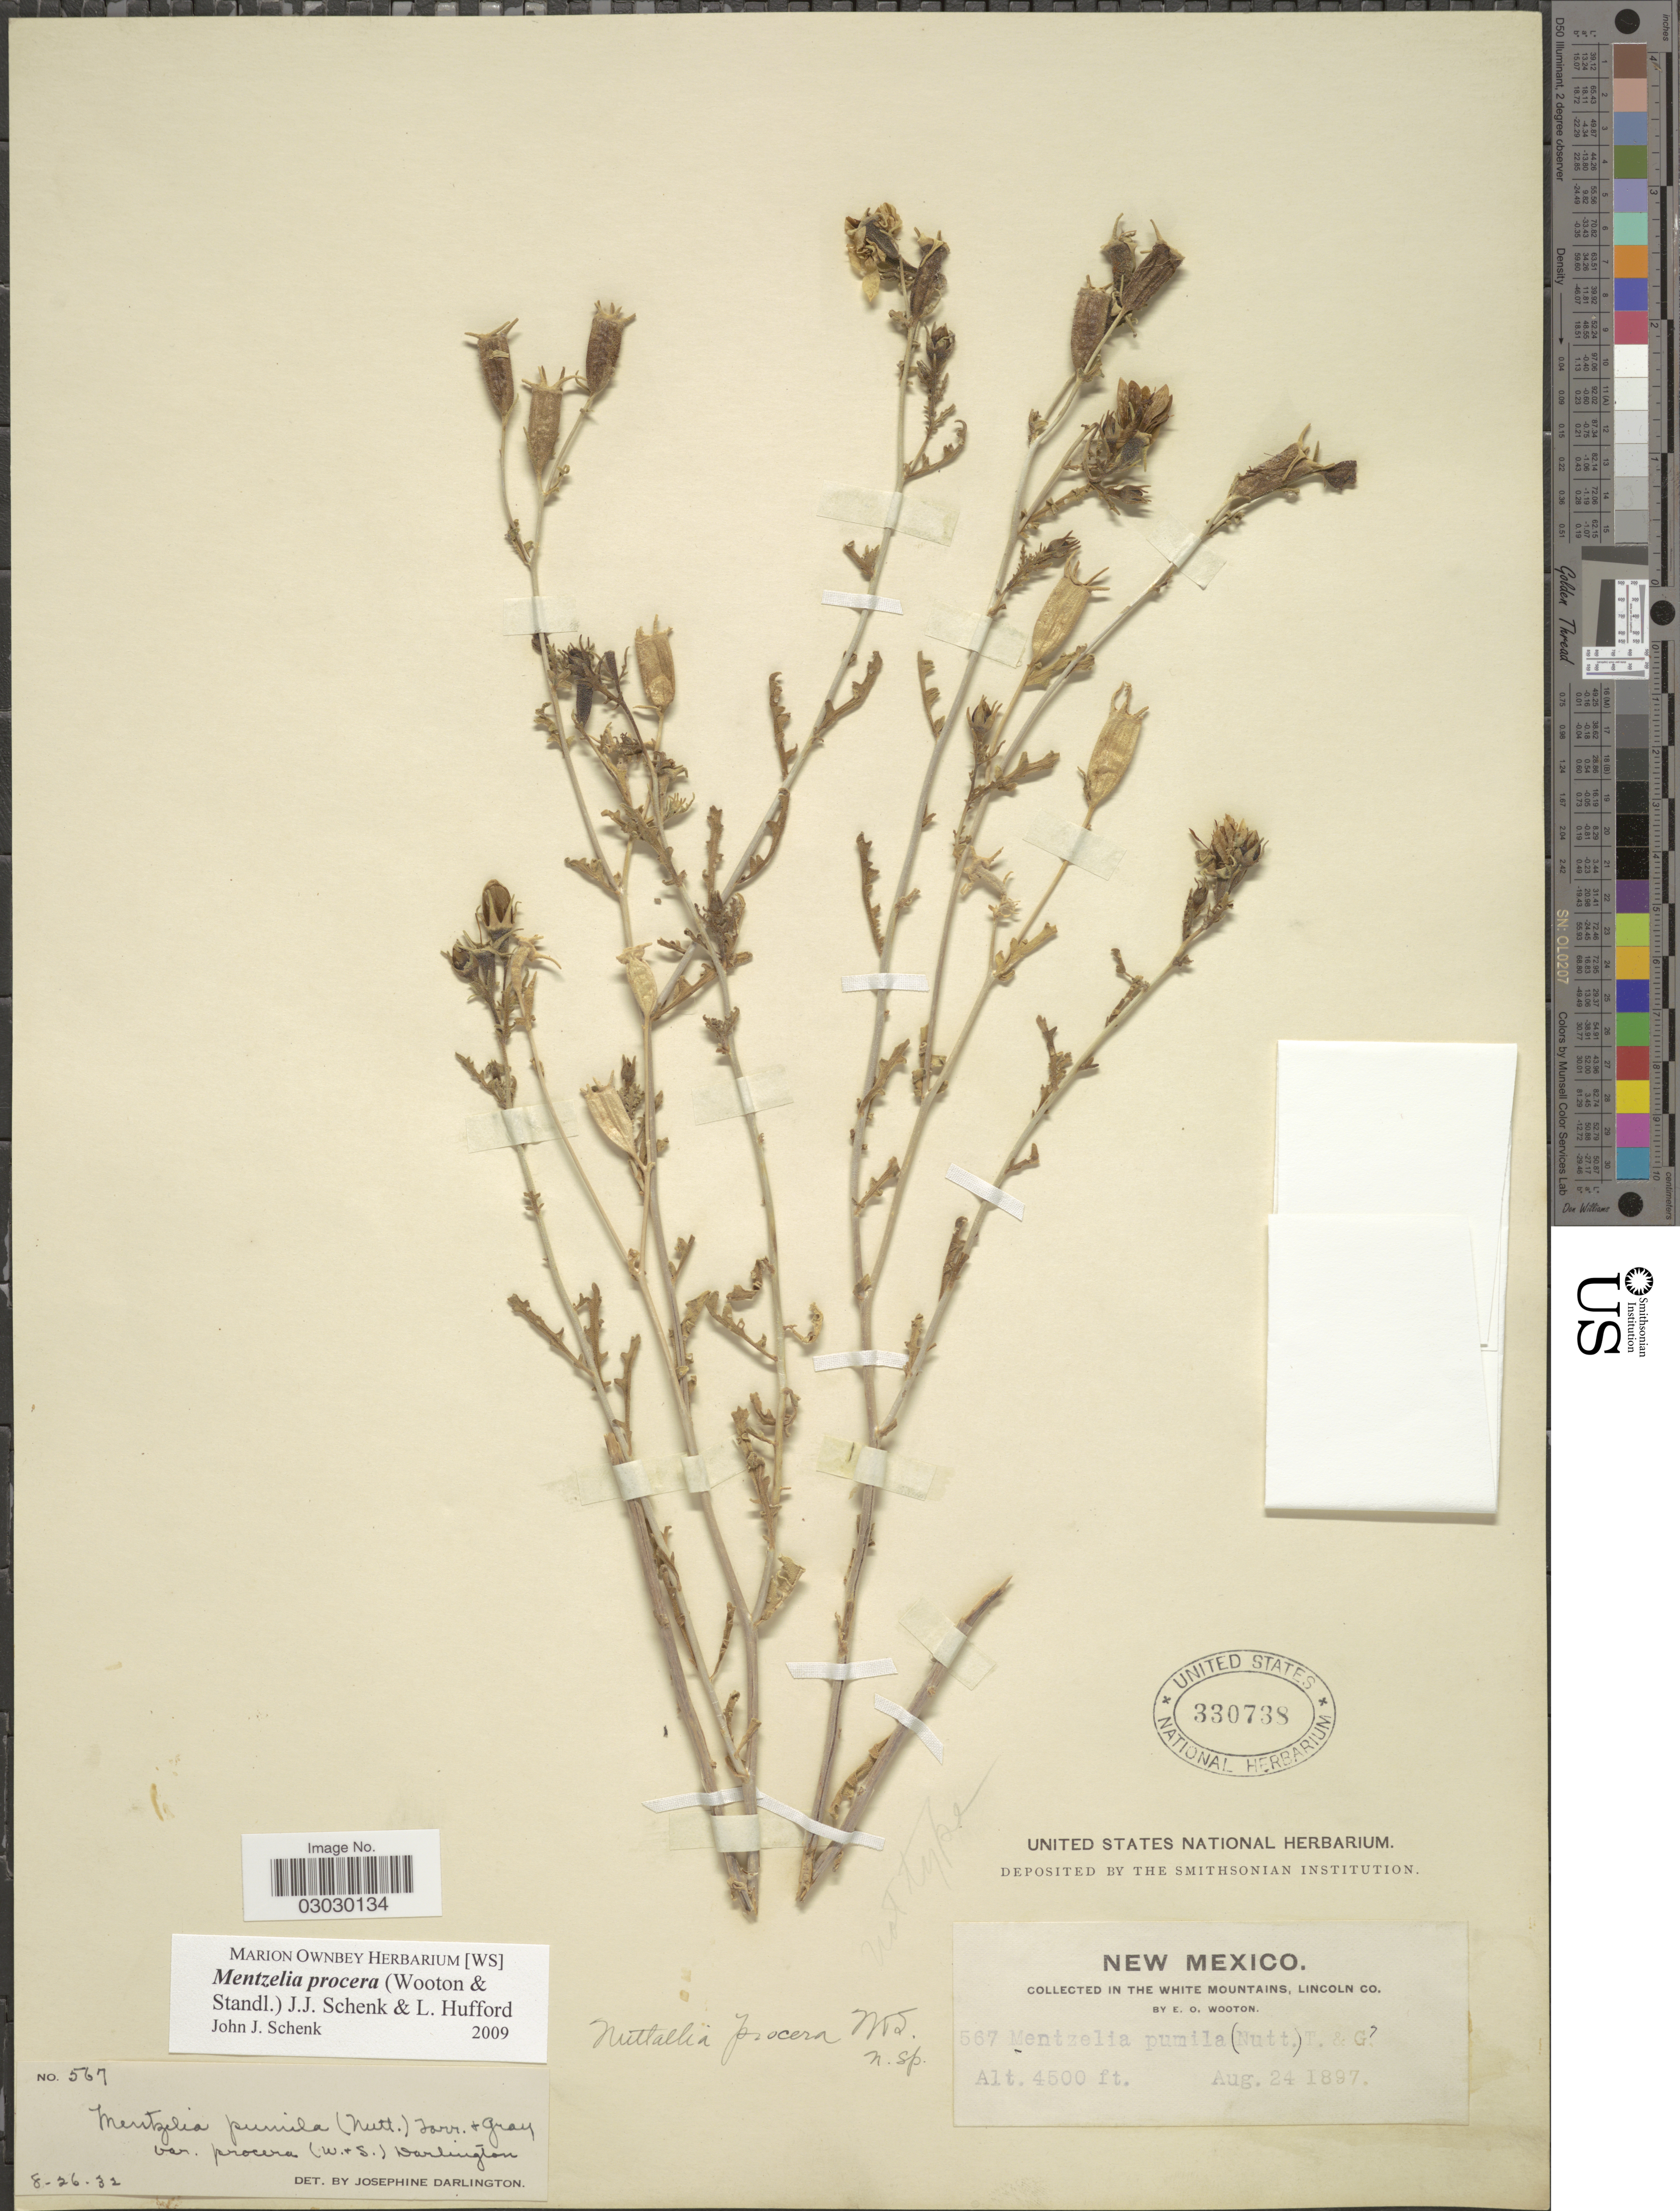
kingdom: Plantae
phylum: Tracheophyta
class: Magnoliopsida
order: Cornales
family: Loasaceae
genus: Mentzelia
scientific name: Mentzelia procera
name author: (Wooton & Standl.) J.J. Schenk & L. Hufford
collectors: E. O. Wooton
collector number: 567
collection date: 1897-08-24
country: United States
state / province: New Mexico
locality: Collected in the White Mountains, Lincoln Co.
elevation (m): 1372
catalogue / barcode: US 330738